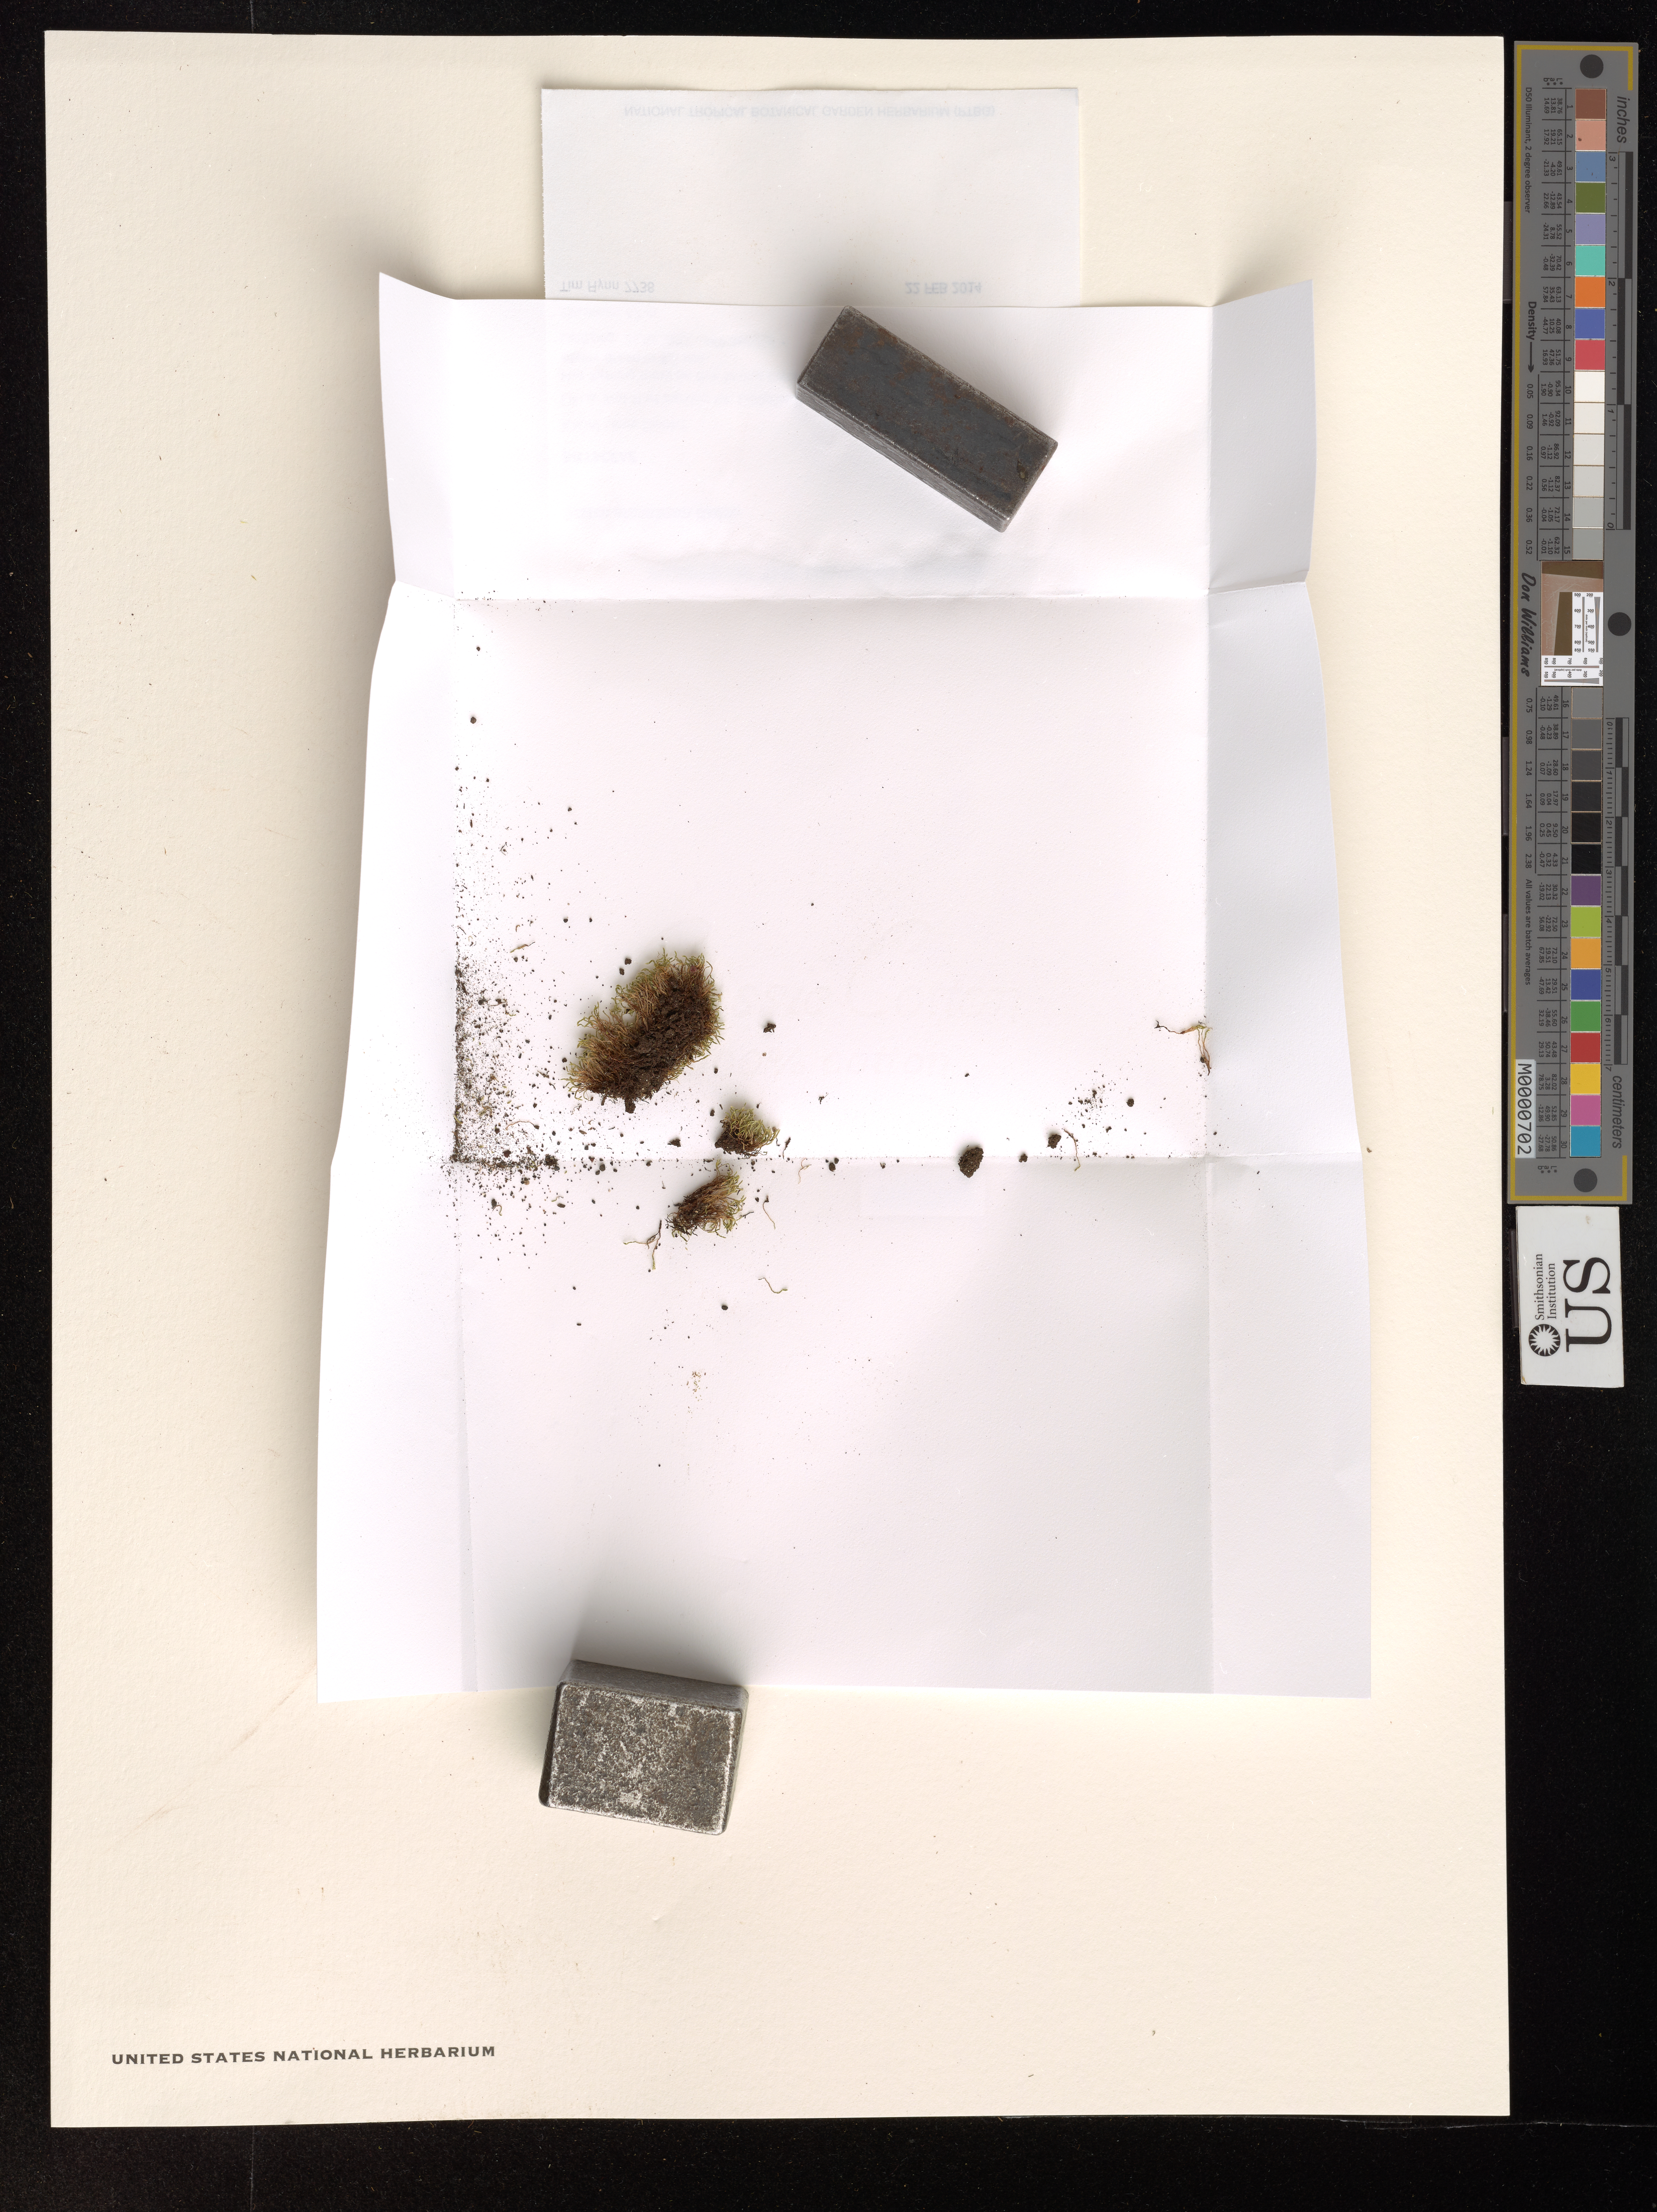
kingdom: Plantae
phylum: Bryophyta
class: Bryopsida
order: Bryales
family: Bryaceae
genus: Bryum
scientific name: Bryum argenteum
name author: Hedw.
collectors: T. Flynn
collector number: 7738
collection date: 2014-02-22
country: United States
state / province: Hawaii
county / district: Kauai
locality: The Hawaiian Islands. Kauai Lihue District. Lihue. Wal-Mart parking lot.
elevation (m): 67